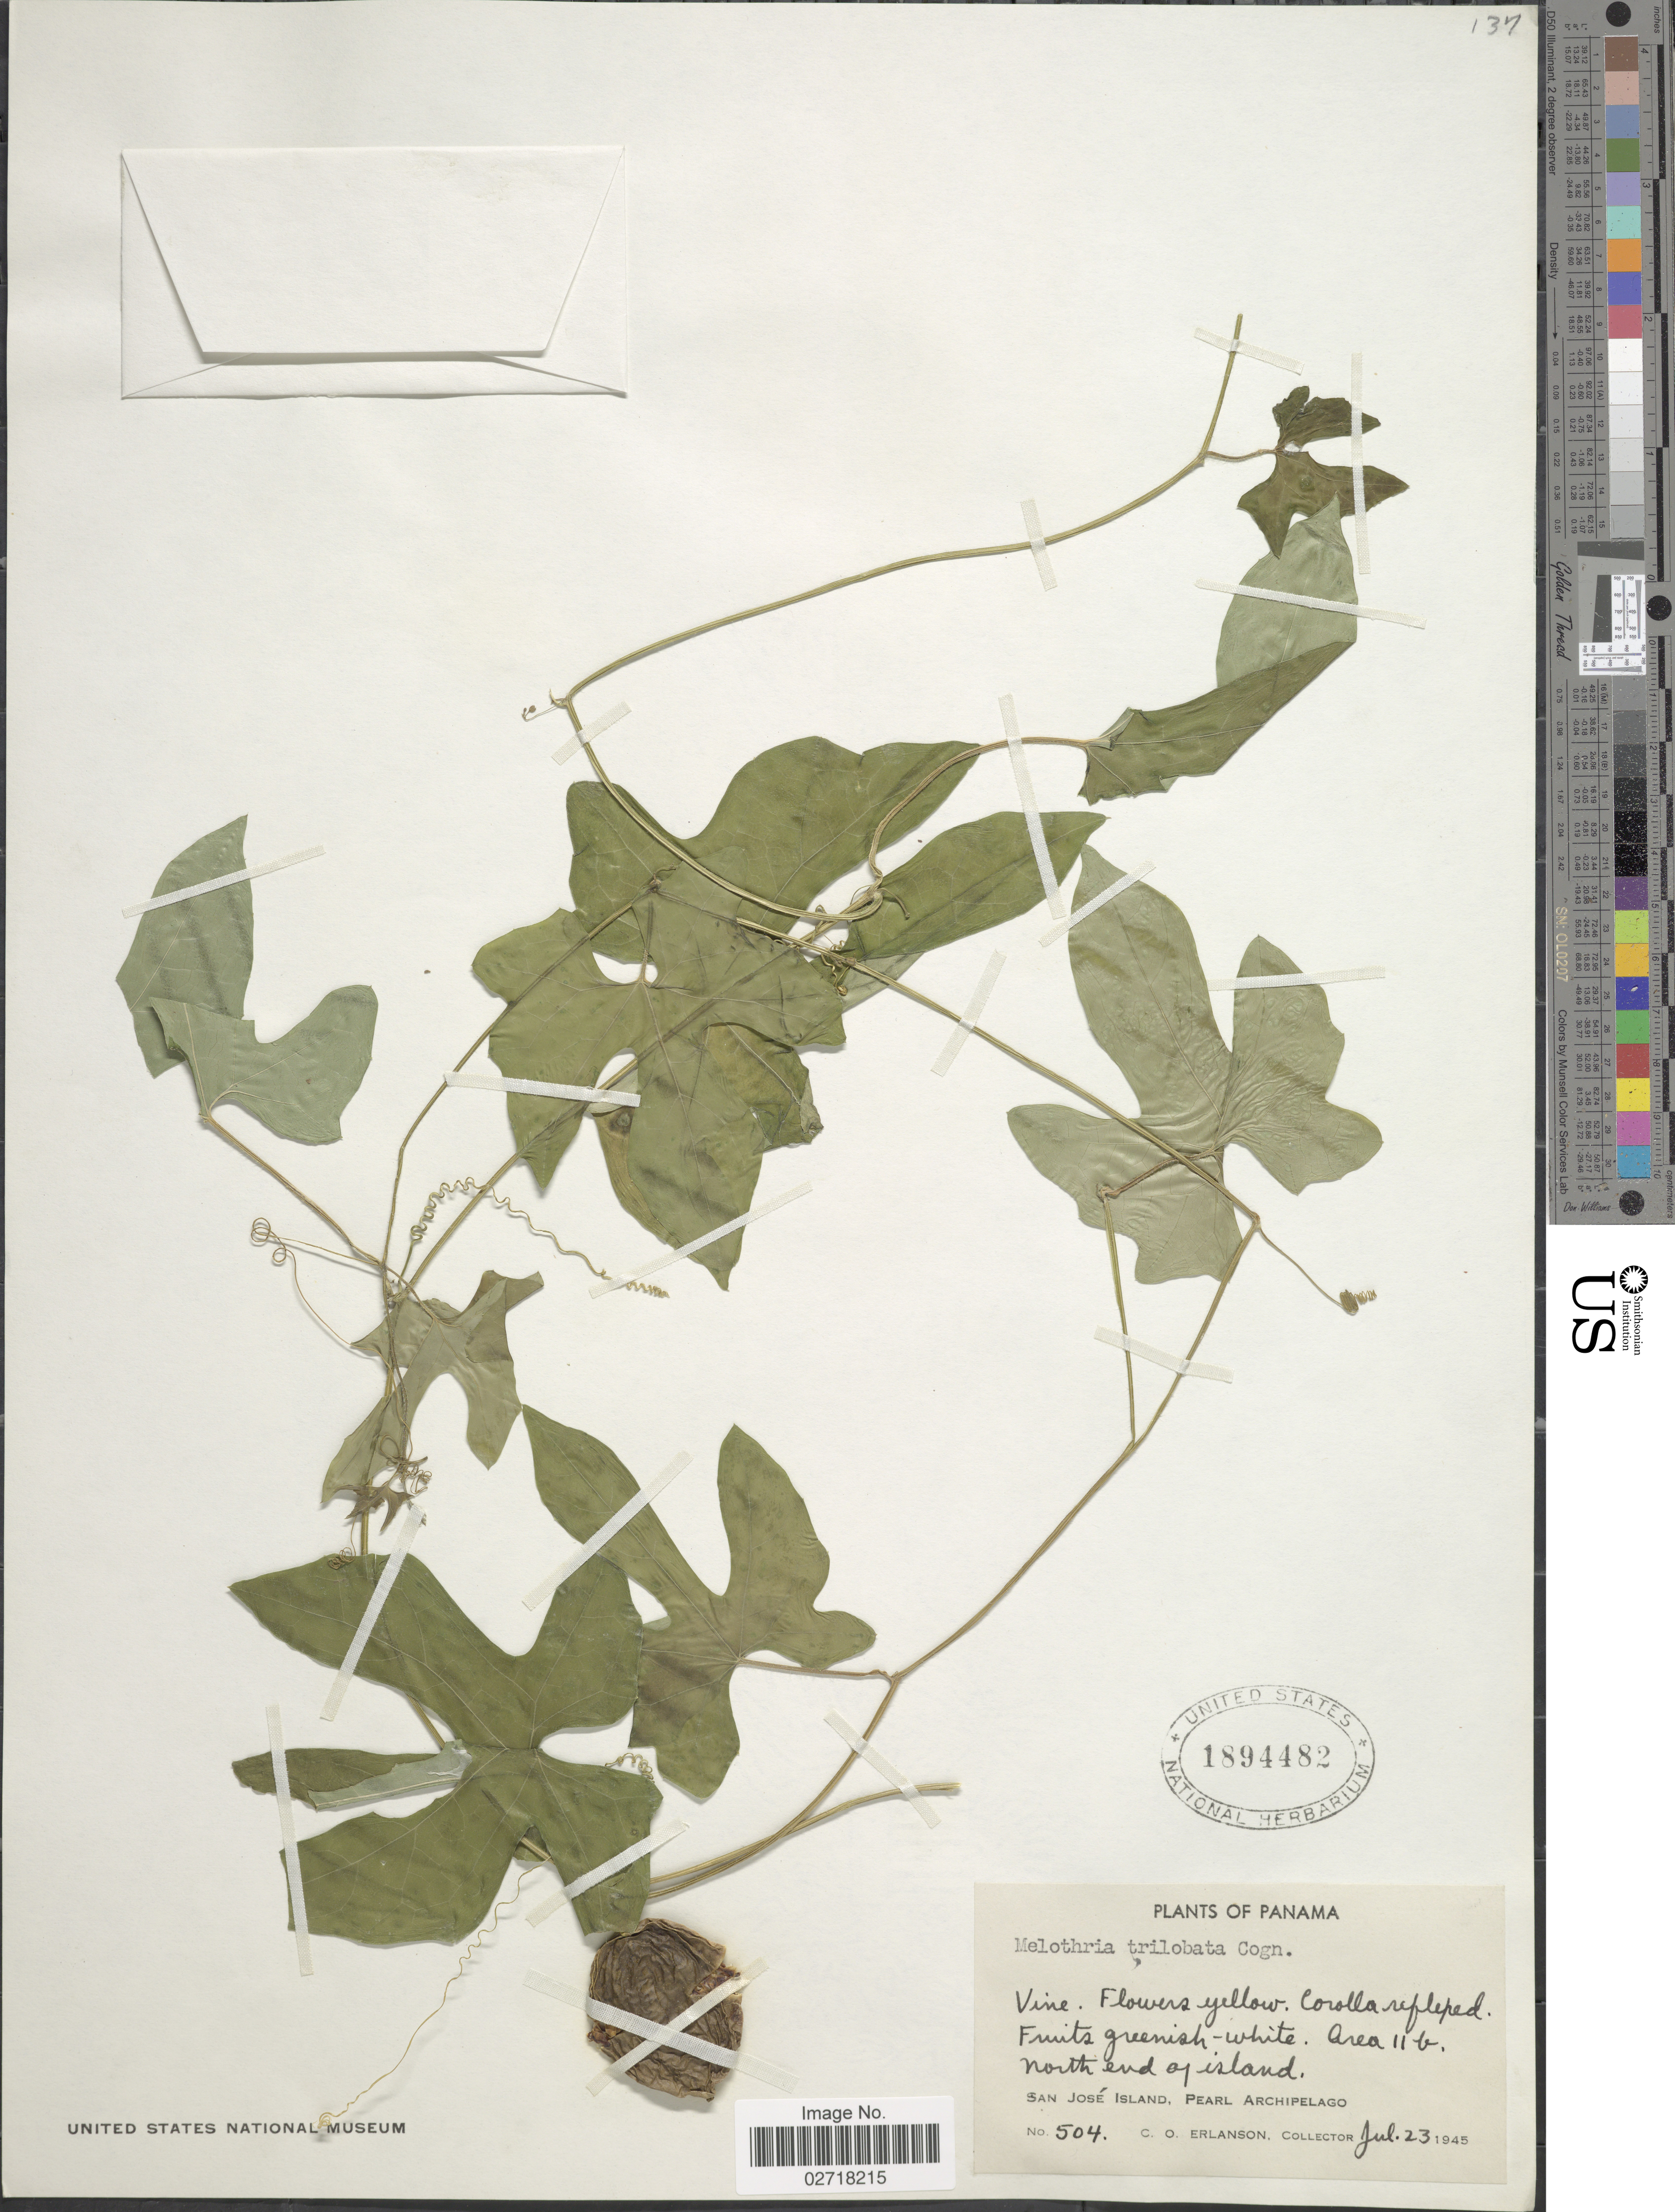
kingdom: Plantae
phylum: Tracheophyta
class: Magnoliopsida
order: Cucurbitales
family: Cucurbitaceae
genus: Melothria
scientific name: Melothria trilobata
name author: Cogn.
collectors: C. O. Erlanson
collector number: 504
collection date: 1945-07-23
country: Panama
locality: San Jose Island. Pearl Archipelago. Area 11b. North end of island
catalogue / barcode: US 1894482